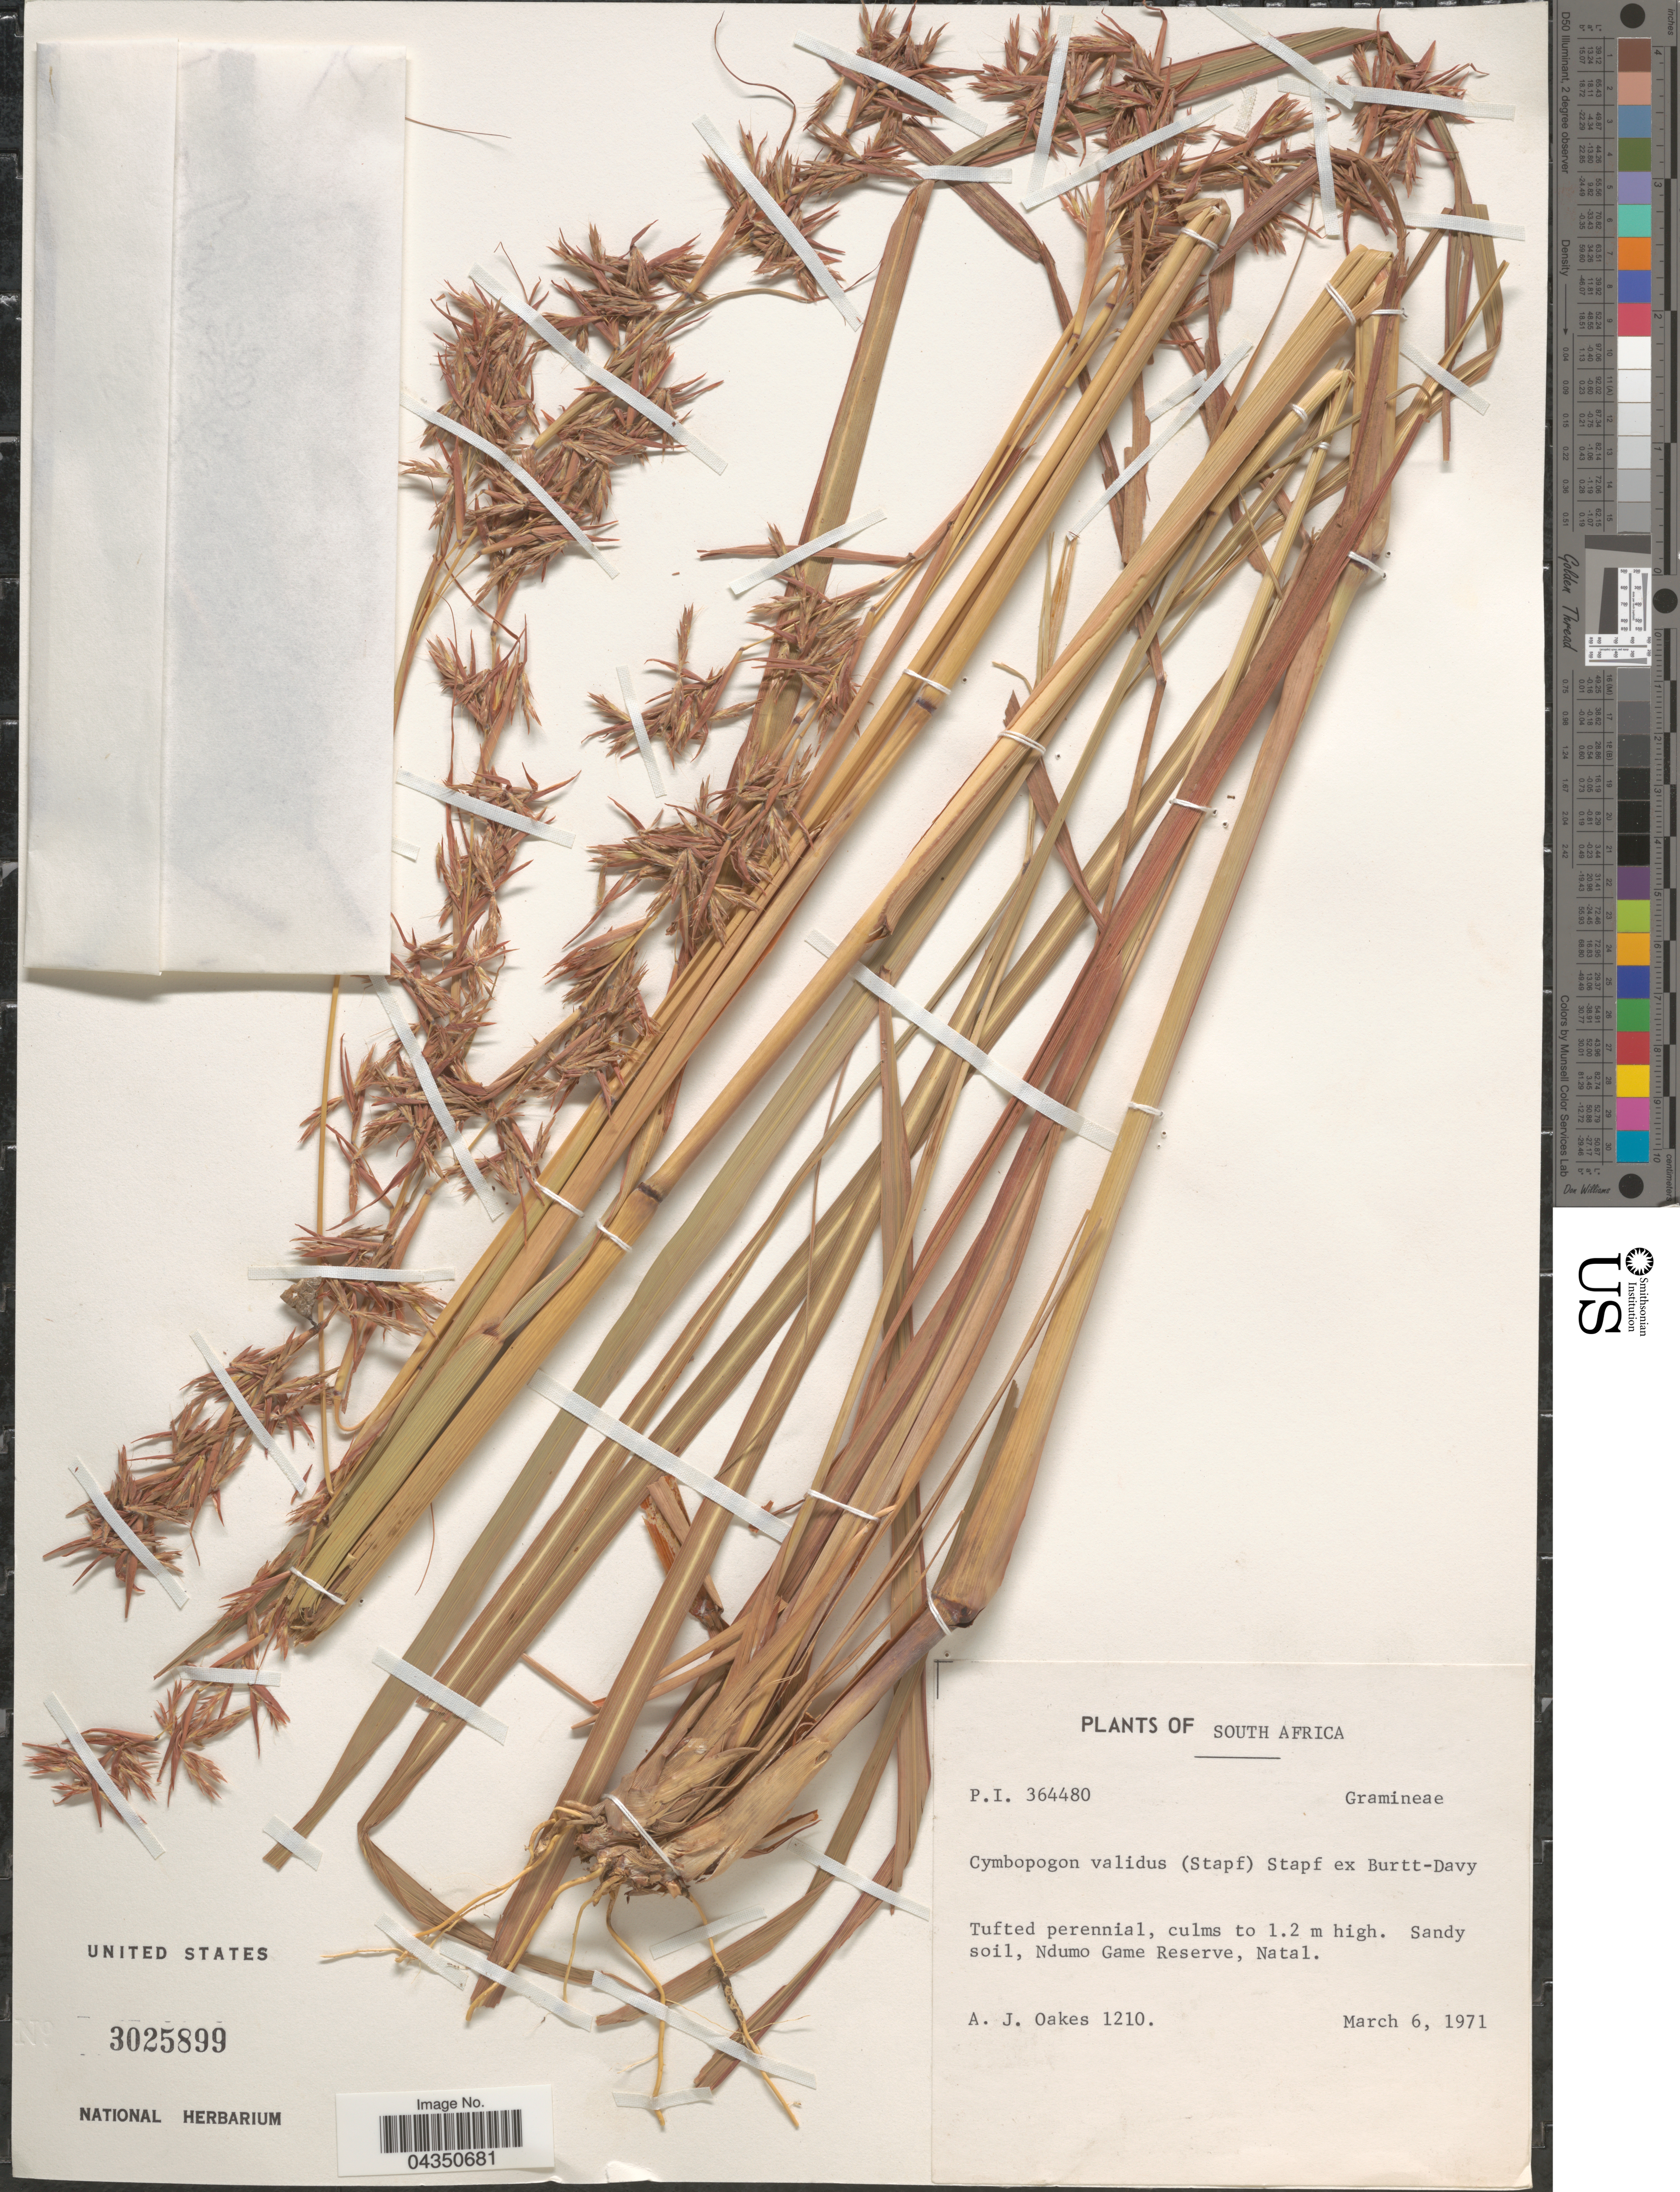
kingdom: Plantae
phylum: Tracheophyta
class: Liliopsida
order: Poales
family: Poaceae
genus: Cymbopogon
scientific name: Cymbopogon nardus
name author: (L.) Rendle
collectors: A. Oakes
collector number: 1210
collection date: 1971-03-06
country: South Africa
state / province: KwaZulu-Natal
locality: Sandy soil, Ndumo Game Reserve, Natal.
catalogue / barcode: US 3025899